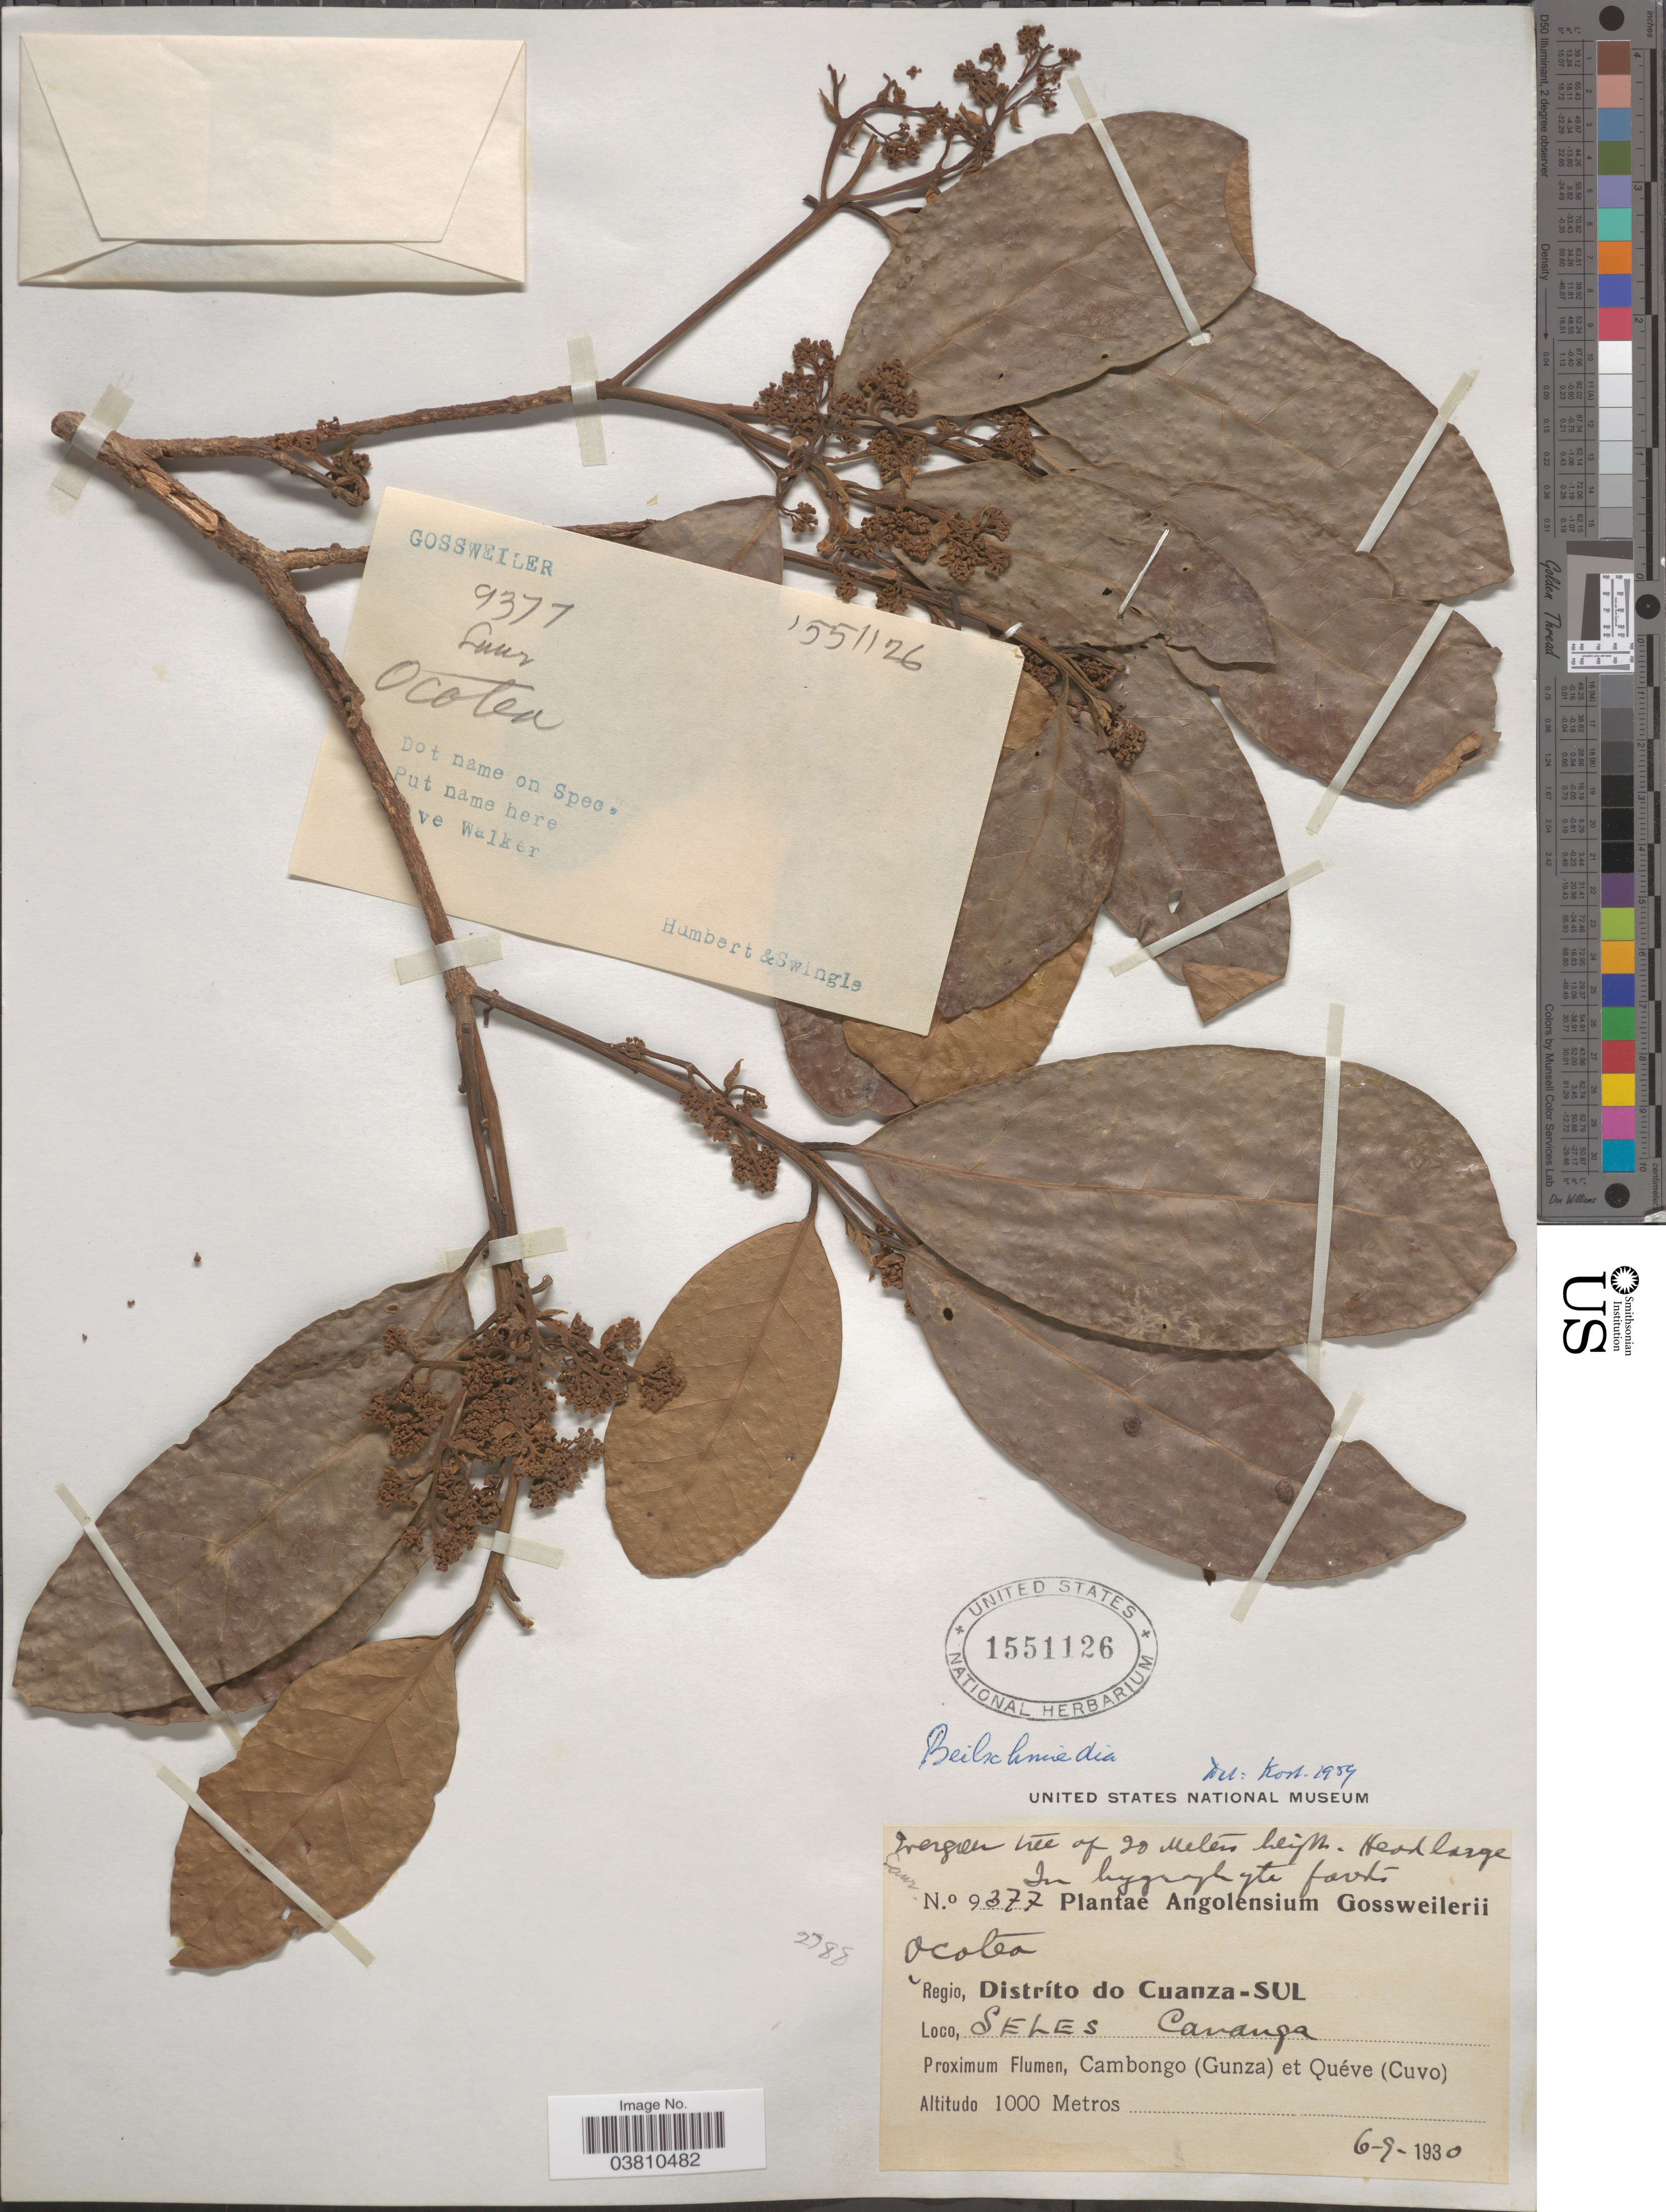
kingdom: Plantae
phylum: Tracheophyta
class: Magnoliopsida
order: Laurales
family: Lauraceae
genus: Beilschmiedia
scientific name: Beilschmiedia sp.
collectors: -. Gossweiler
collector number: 9377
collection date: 1930-09-06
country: Angola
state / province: Cuanza Sul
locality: Regio, Distríto do Cuanza-Sul. Seles Cavanga. Cambongo (Gunza) et Quéve (Cuvo).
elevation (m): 1000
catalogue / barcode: US 1551126